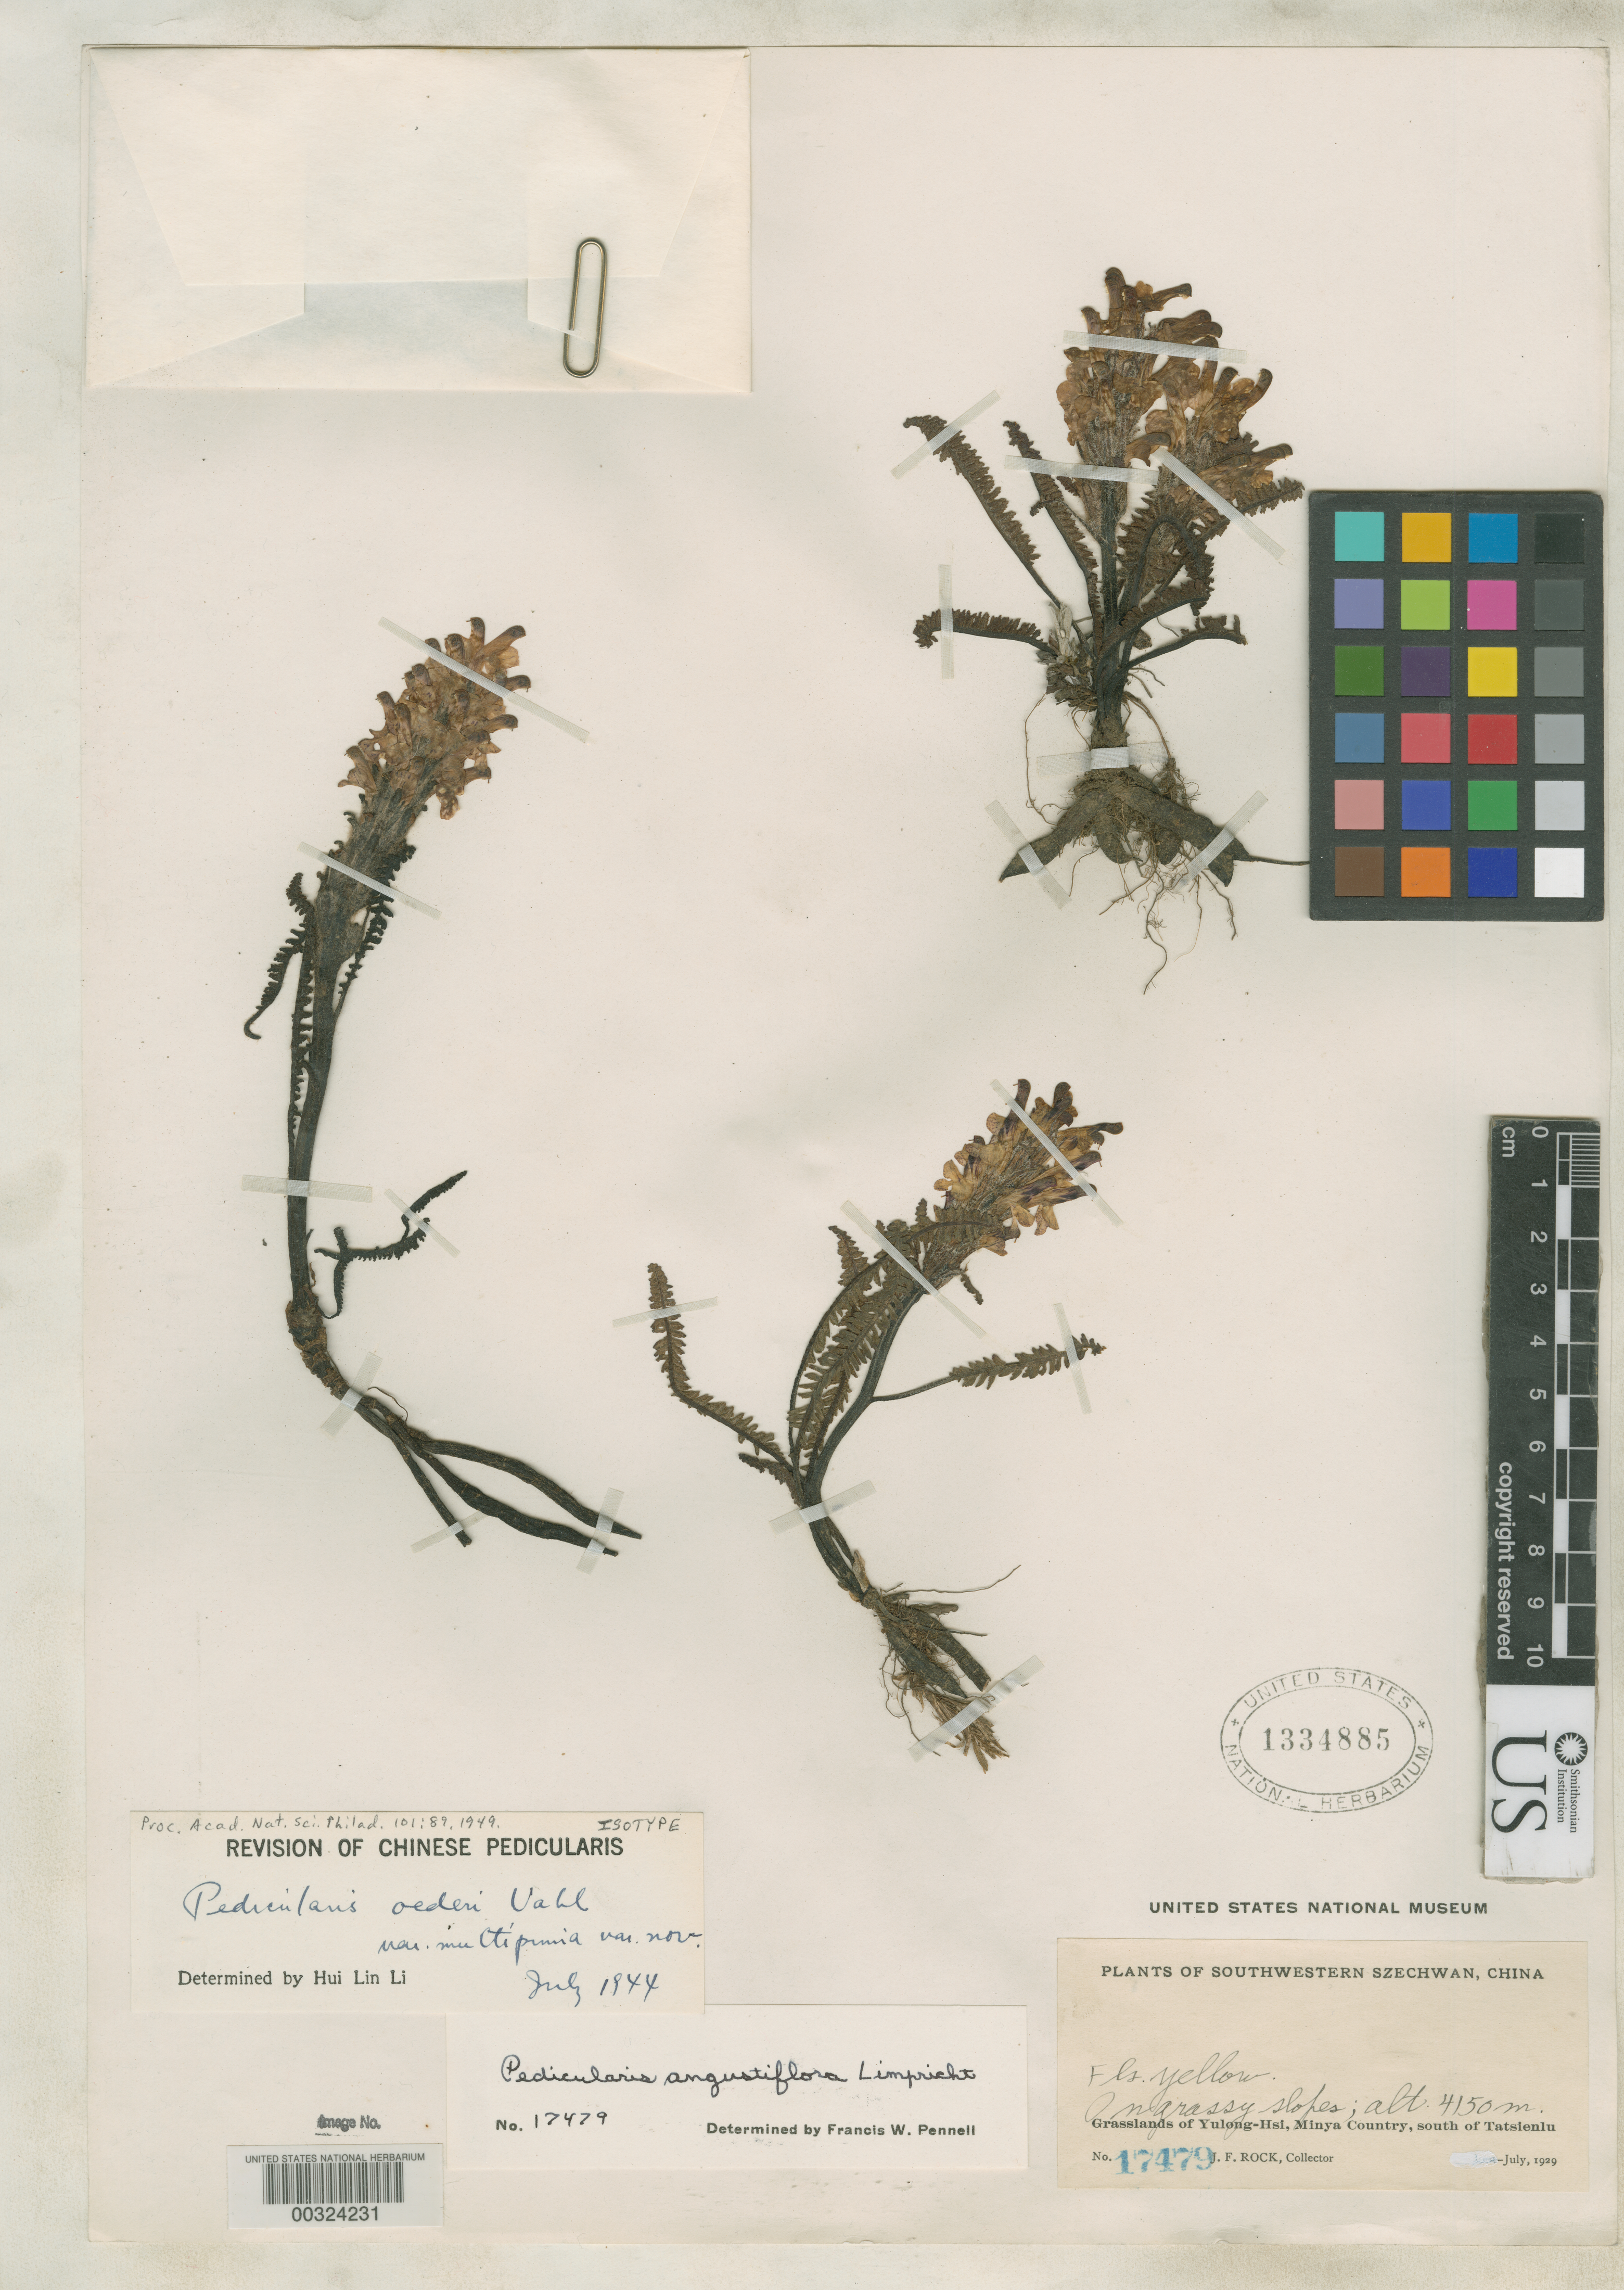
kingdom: Plantae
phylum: Tracheophyta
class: Magnoliopsida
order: Lamiales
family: Orobanchaceae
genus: Pedicularis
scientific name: Pedicularis oederi var. multipumia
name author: H.L. Li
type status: Isotype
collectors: J. F. Rock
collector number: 17479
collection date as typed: Jul 1929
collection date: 1929-07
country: China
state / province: Sichuan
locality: Grasslands of Yulong-hsi, Minya country, S of Tatsienlu, on grassy slopes.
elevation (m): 4150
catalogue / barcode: US 1334885